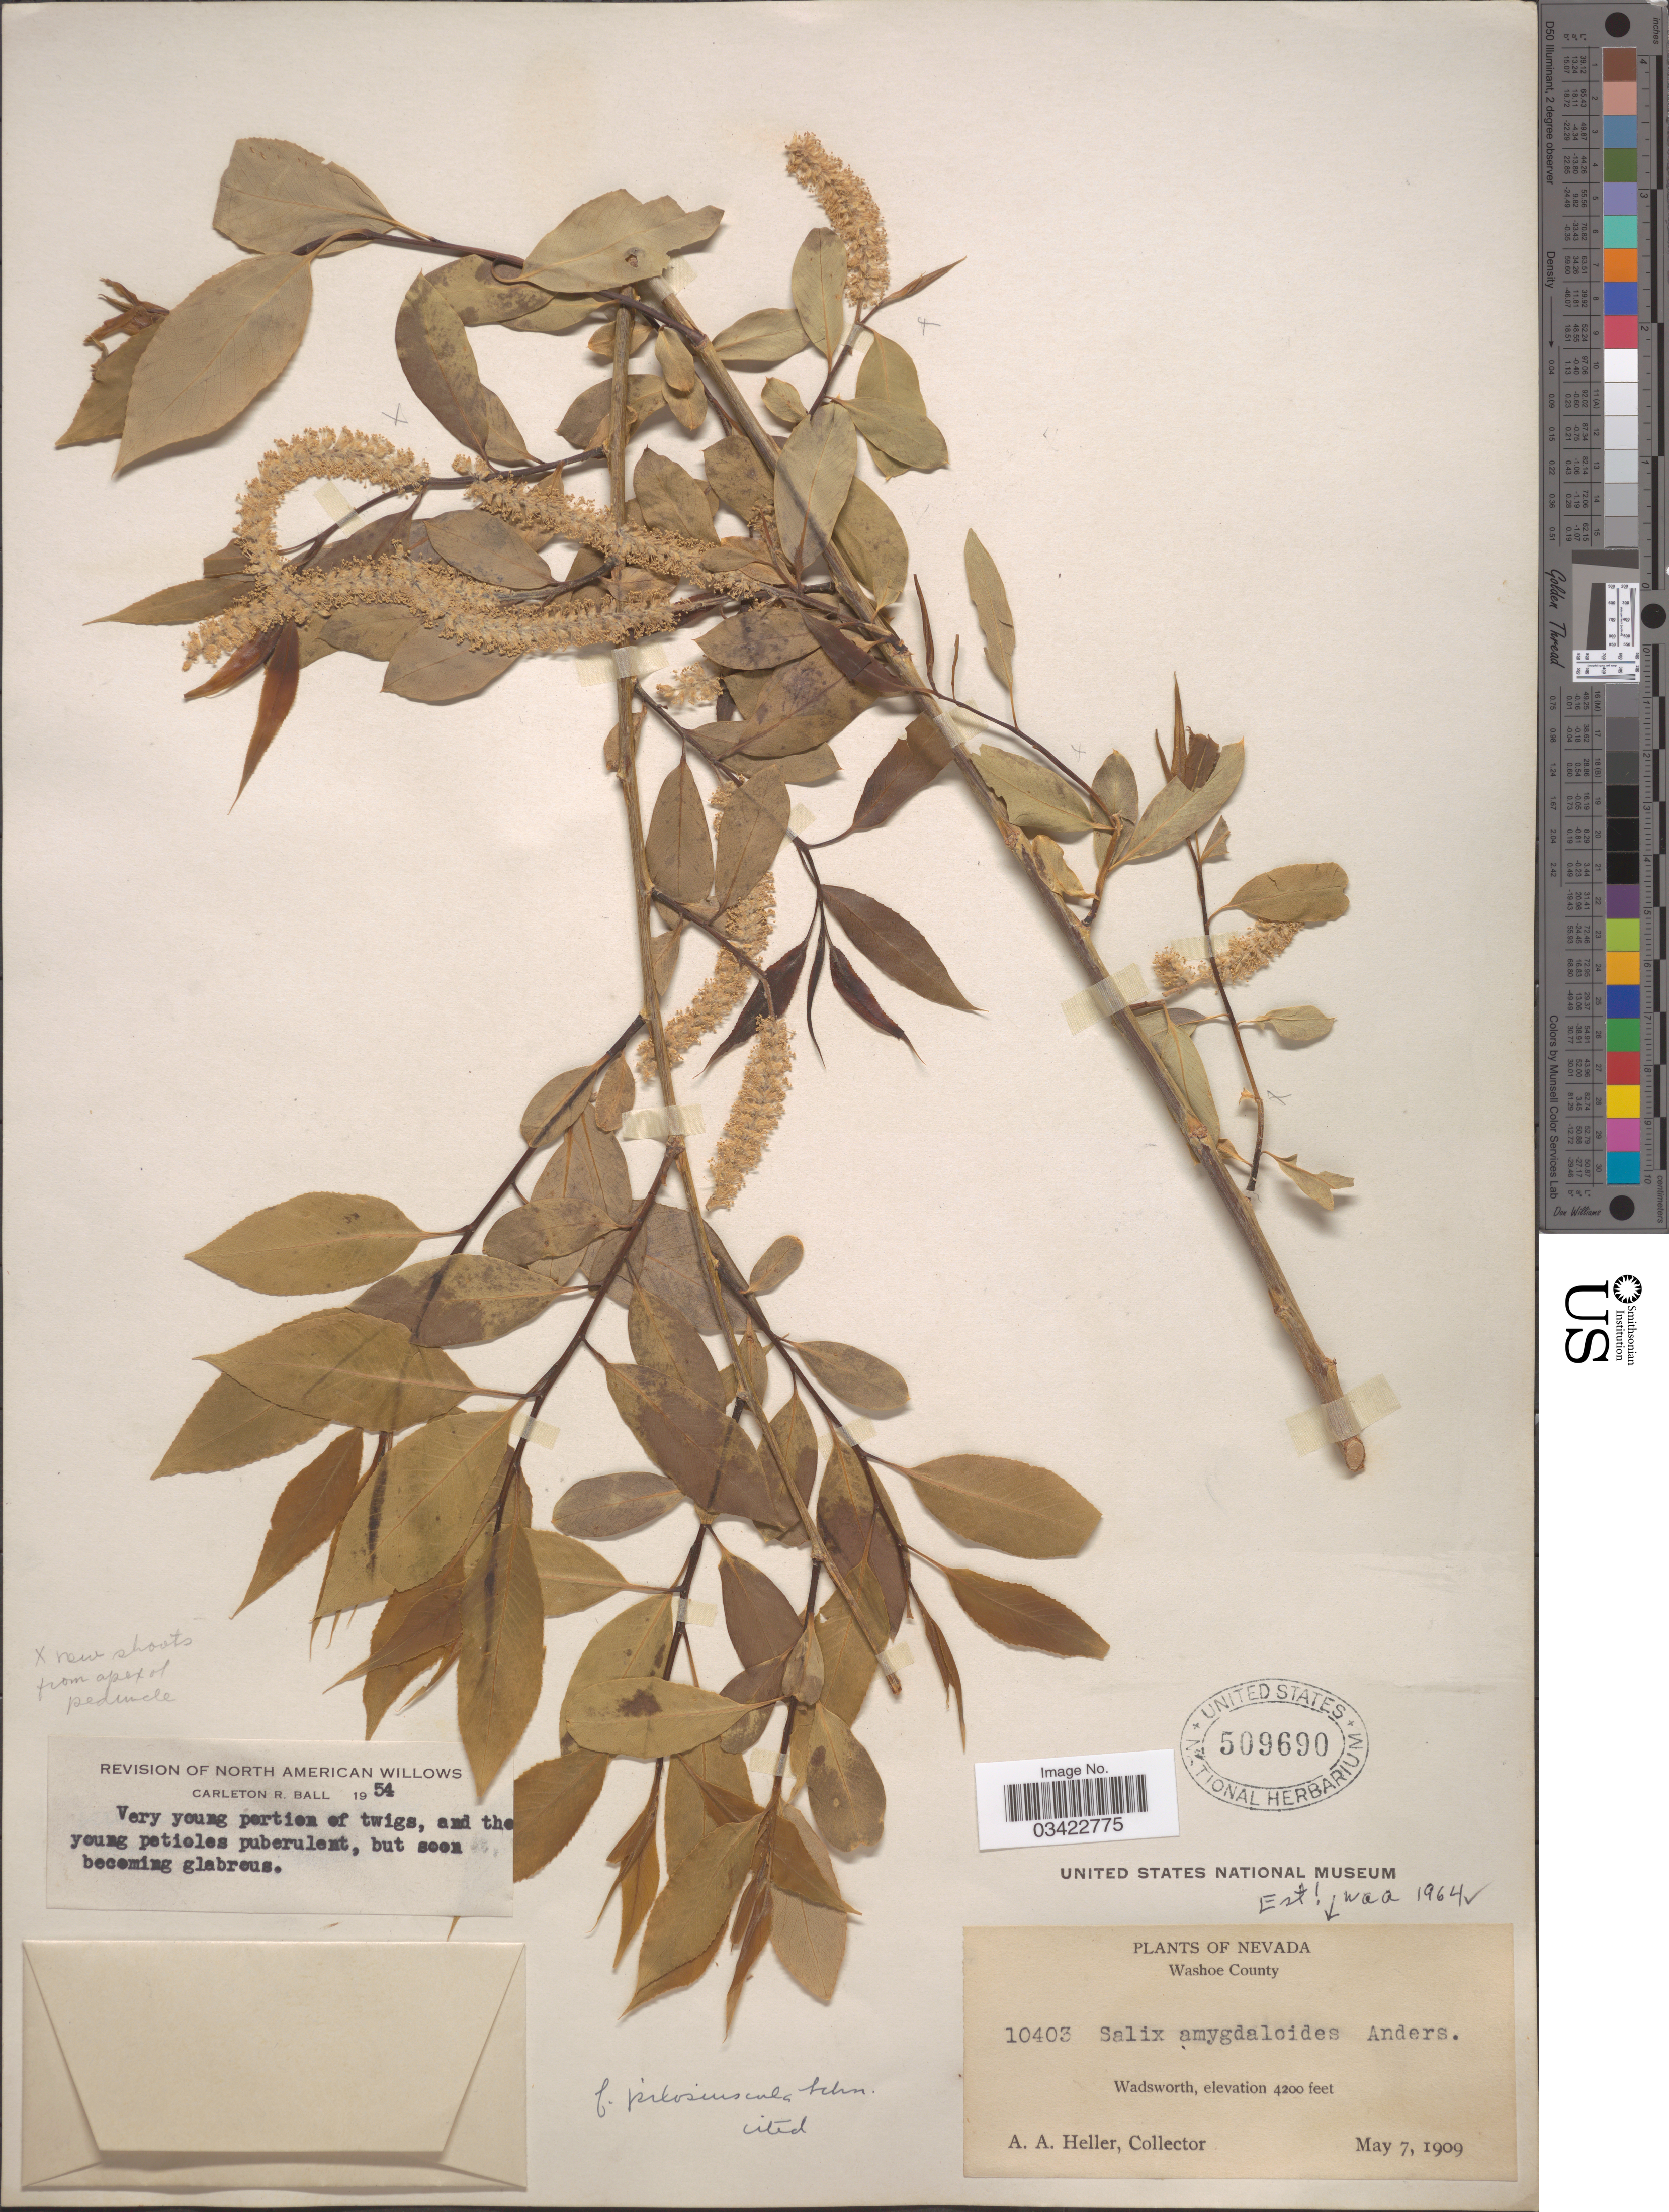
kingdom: Plantae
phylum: Tracheophyta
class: Magnoliopsida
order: Malpighiales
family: Salicaceae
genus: Salix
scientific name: Salix amygdaloides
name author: Andersson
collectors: A. A. Heller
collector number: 10403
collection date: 1909-05-07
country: United States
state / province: Nevada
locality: Washoe County. Wadsworth.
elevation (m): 1280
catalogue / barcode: US 509690